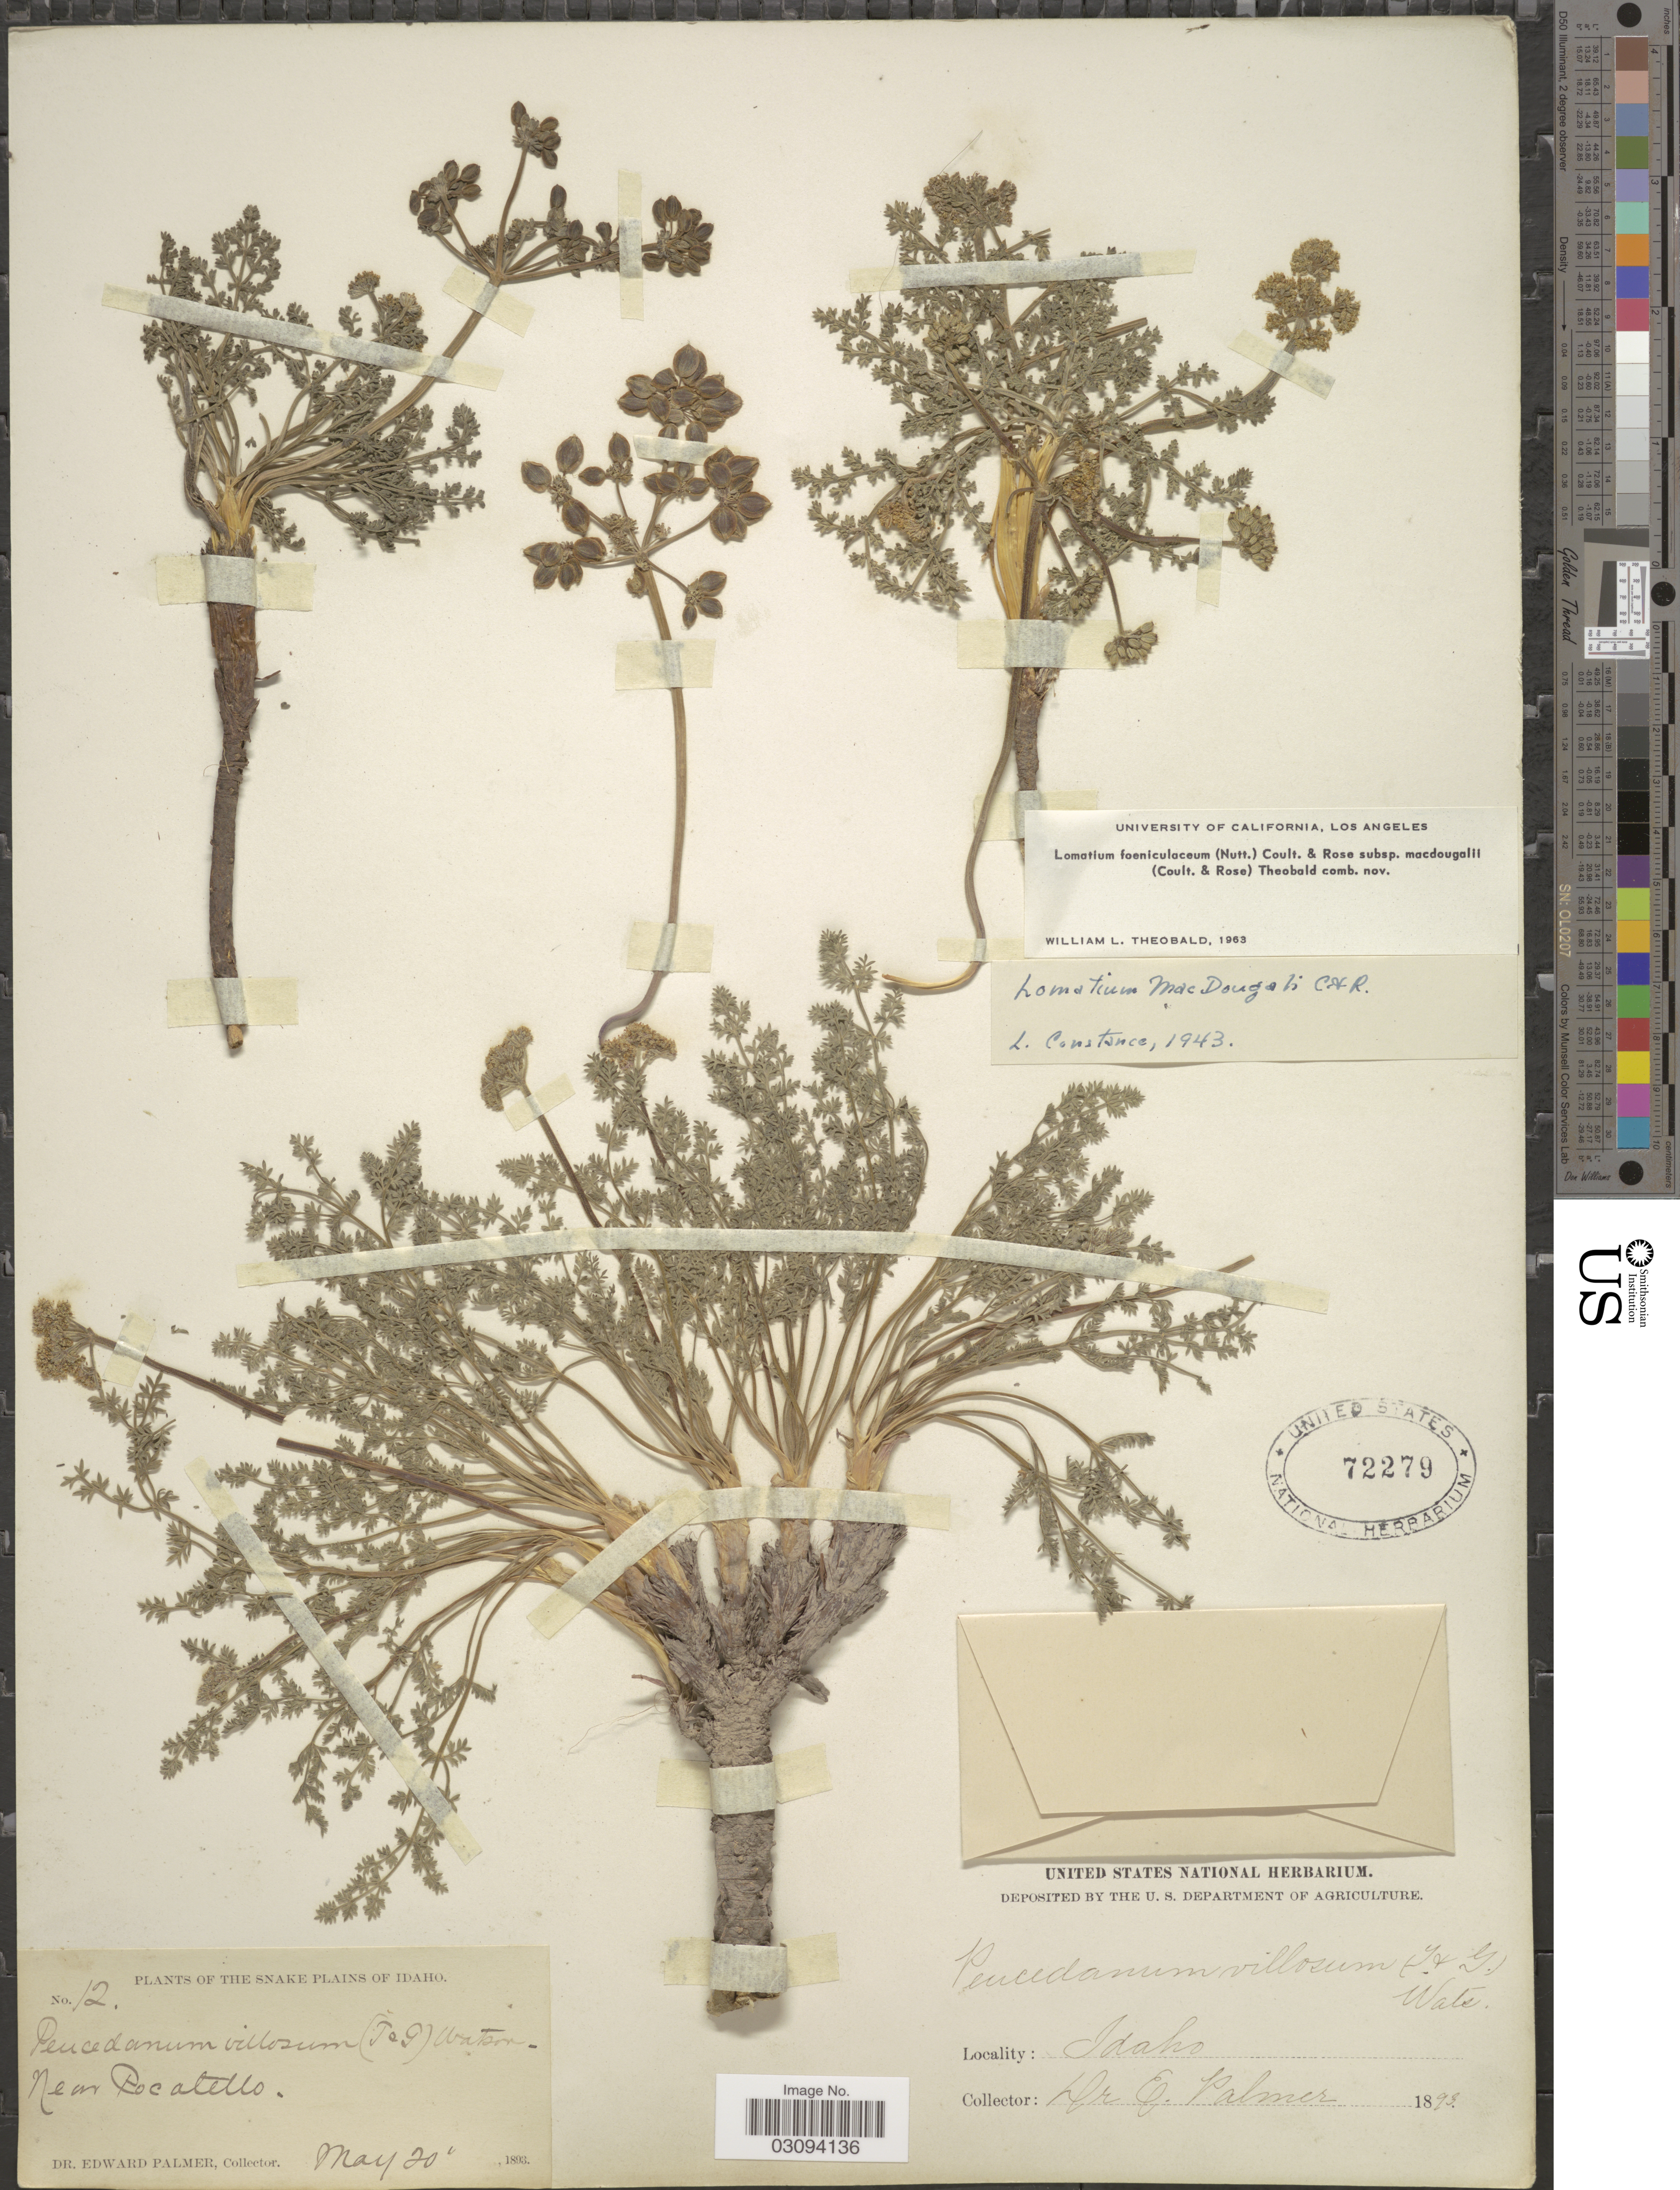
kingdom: Plantae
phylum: Tracheophyta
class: Magnoliopsida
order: Apiales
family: Apiaceae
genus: Lomatium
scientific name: Lomatium foeniculaceum subsp. macdougalii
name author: (J.M. Coult. & Rose) W.L. Theob.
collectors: E. Palmer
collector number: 12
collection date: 1893-05-20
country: United States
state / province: Idaho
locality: The Snake Plains. Near Pocatello.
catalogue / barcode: US 72279